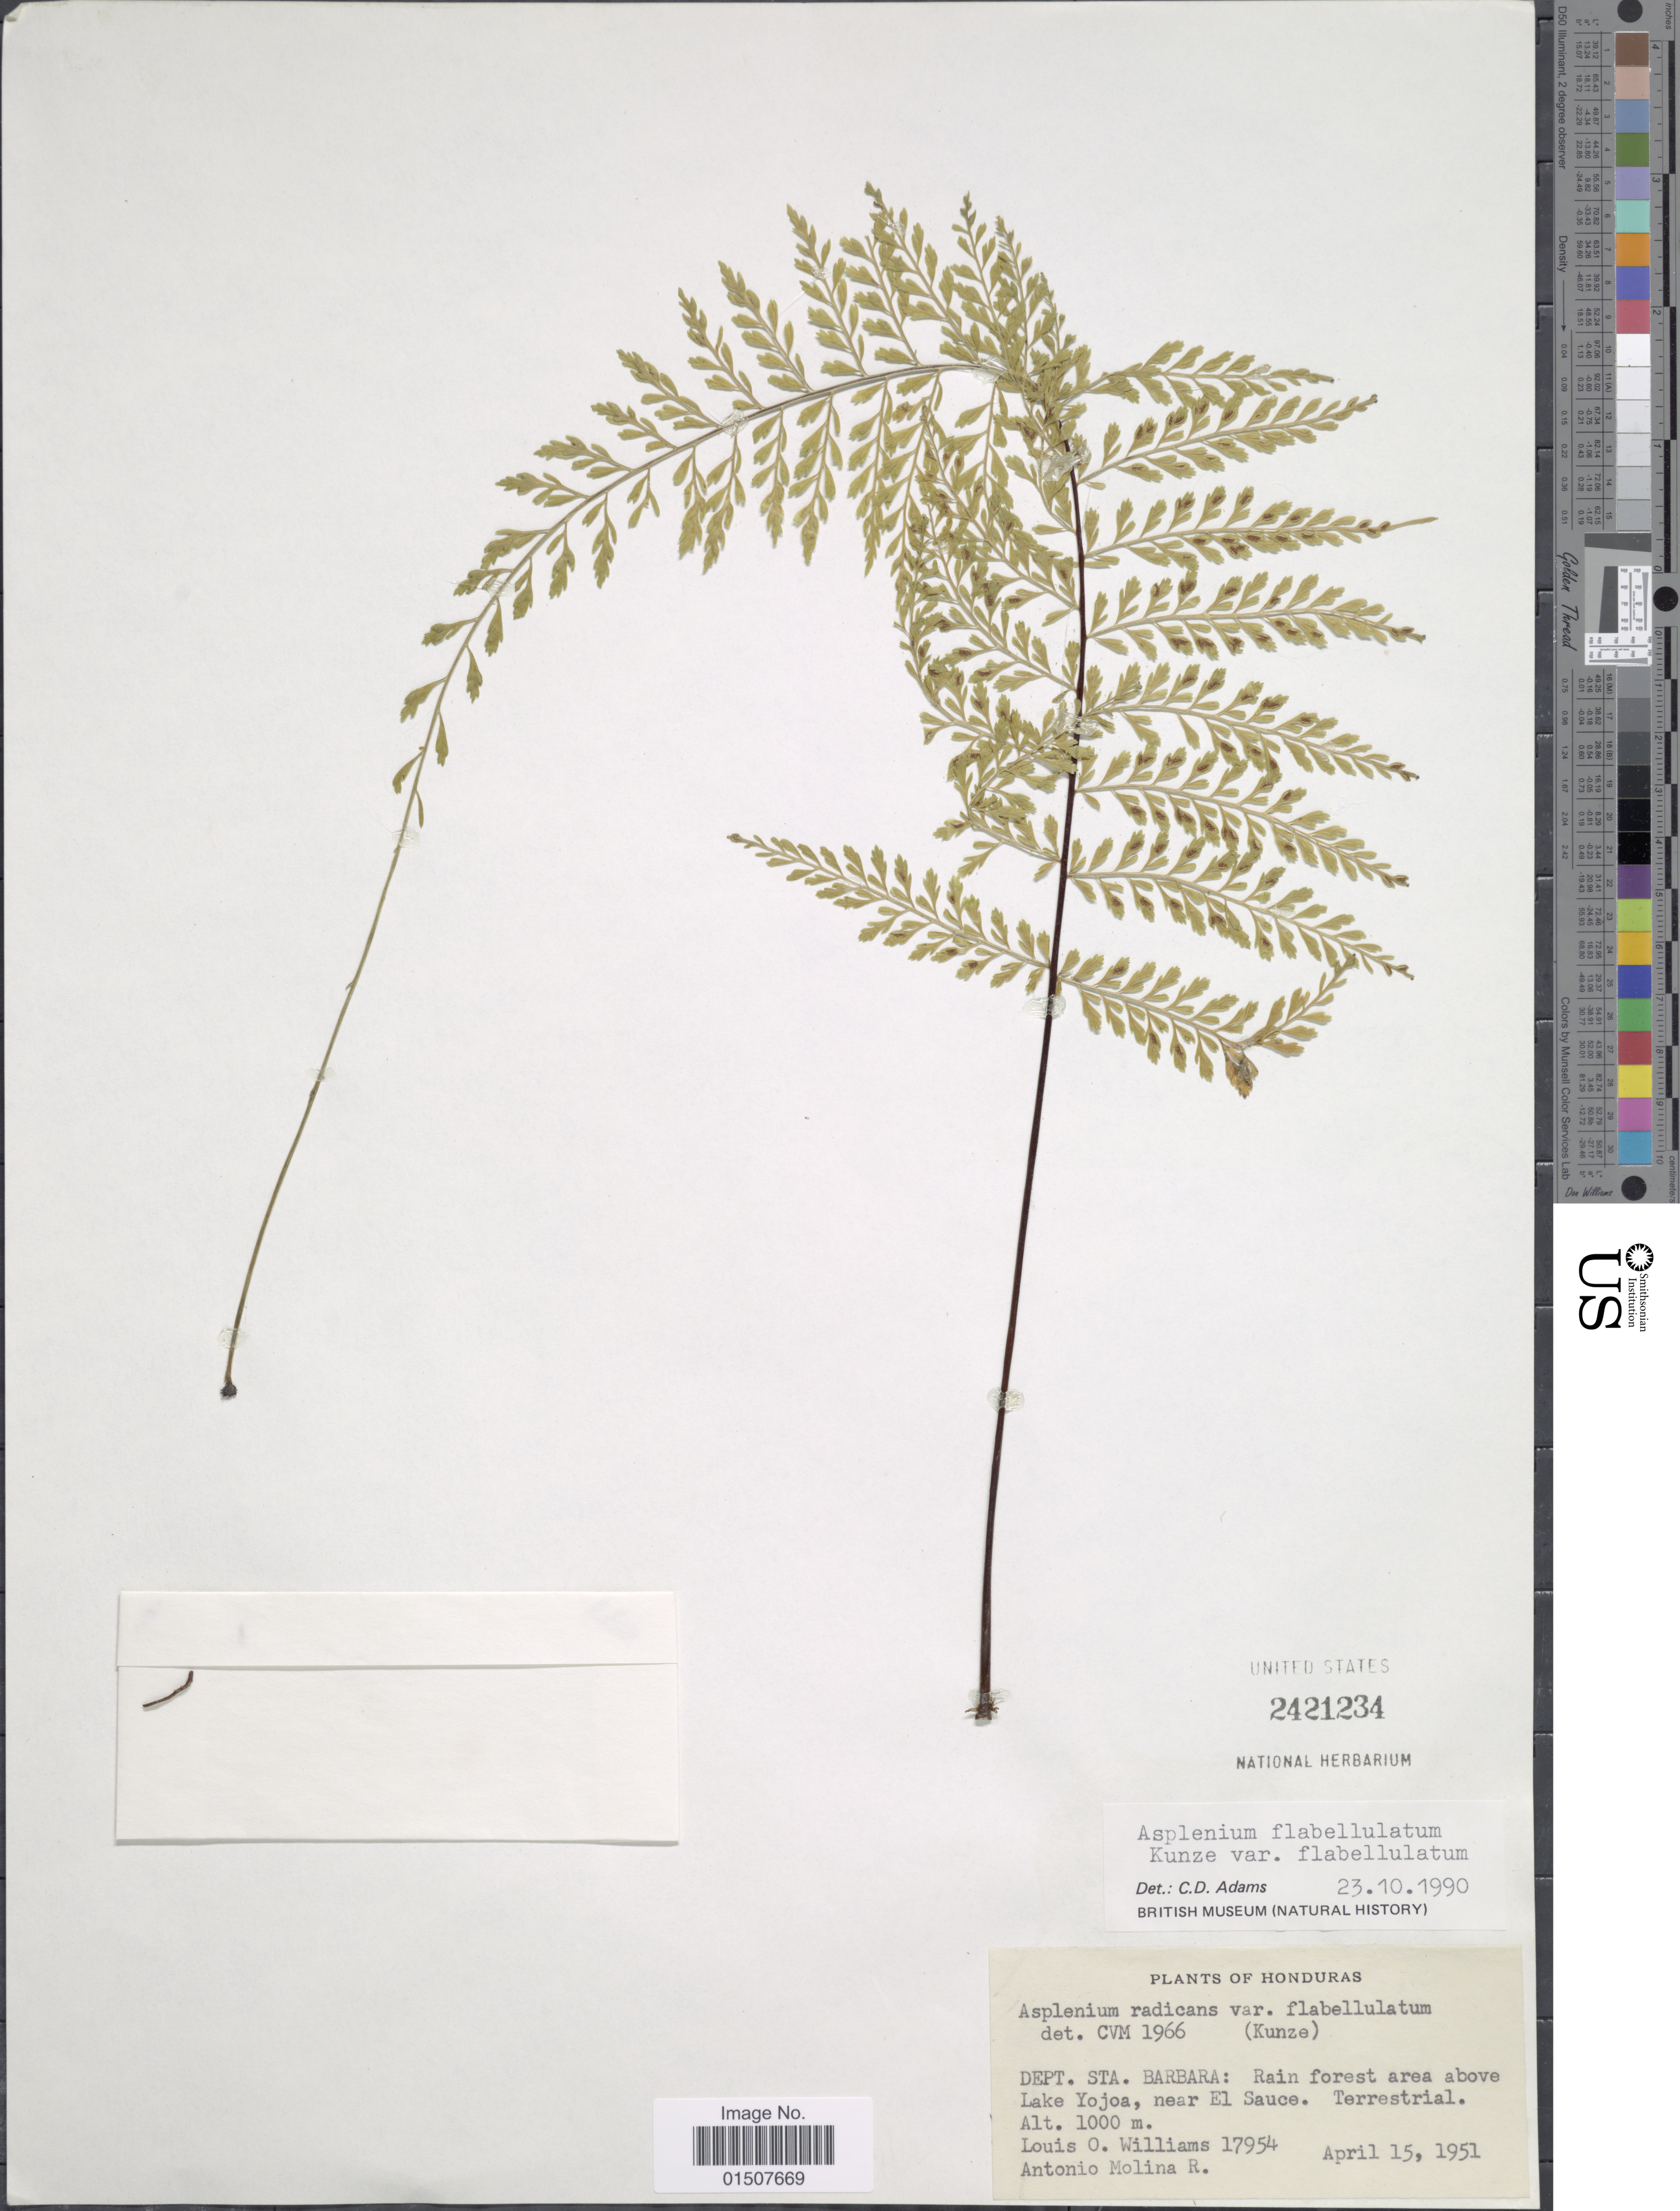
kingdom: Plantae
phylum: Tracheophyta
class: Polypodiopsida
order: Polypodiales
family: Aspleniaceae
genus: Asplenium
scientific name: Asplenium radicans var. dentatum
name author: (Klotzsch) Bonap.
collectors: L. O. Williams & A. R. Molina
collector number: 17954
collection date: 1951-04-15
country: Honduras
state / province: Santa Bárbara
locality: Dept, Sta. Barbara:Rain forest area above lake Yojoa, near El Sauce.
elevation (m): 1000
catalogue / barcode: US 2421234